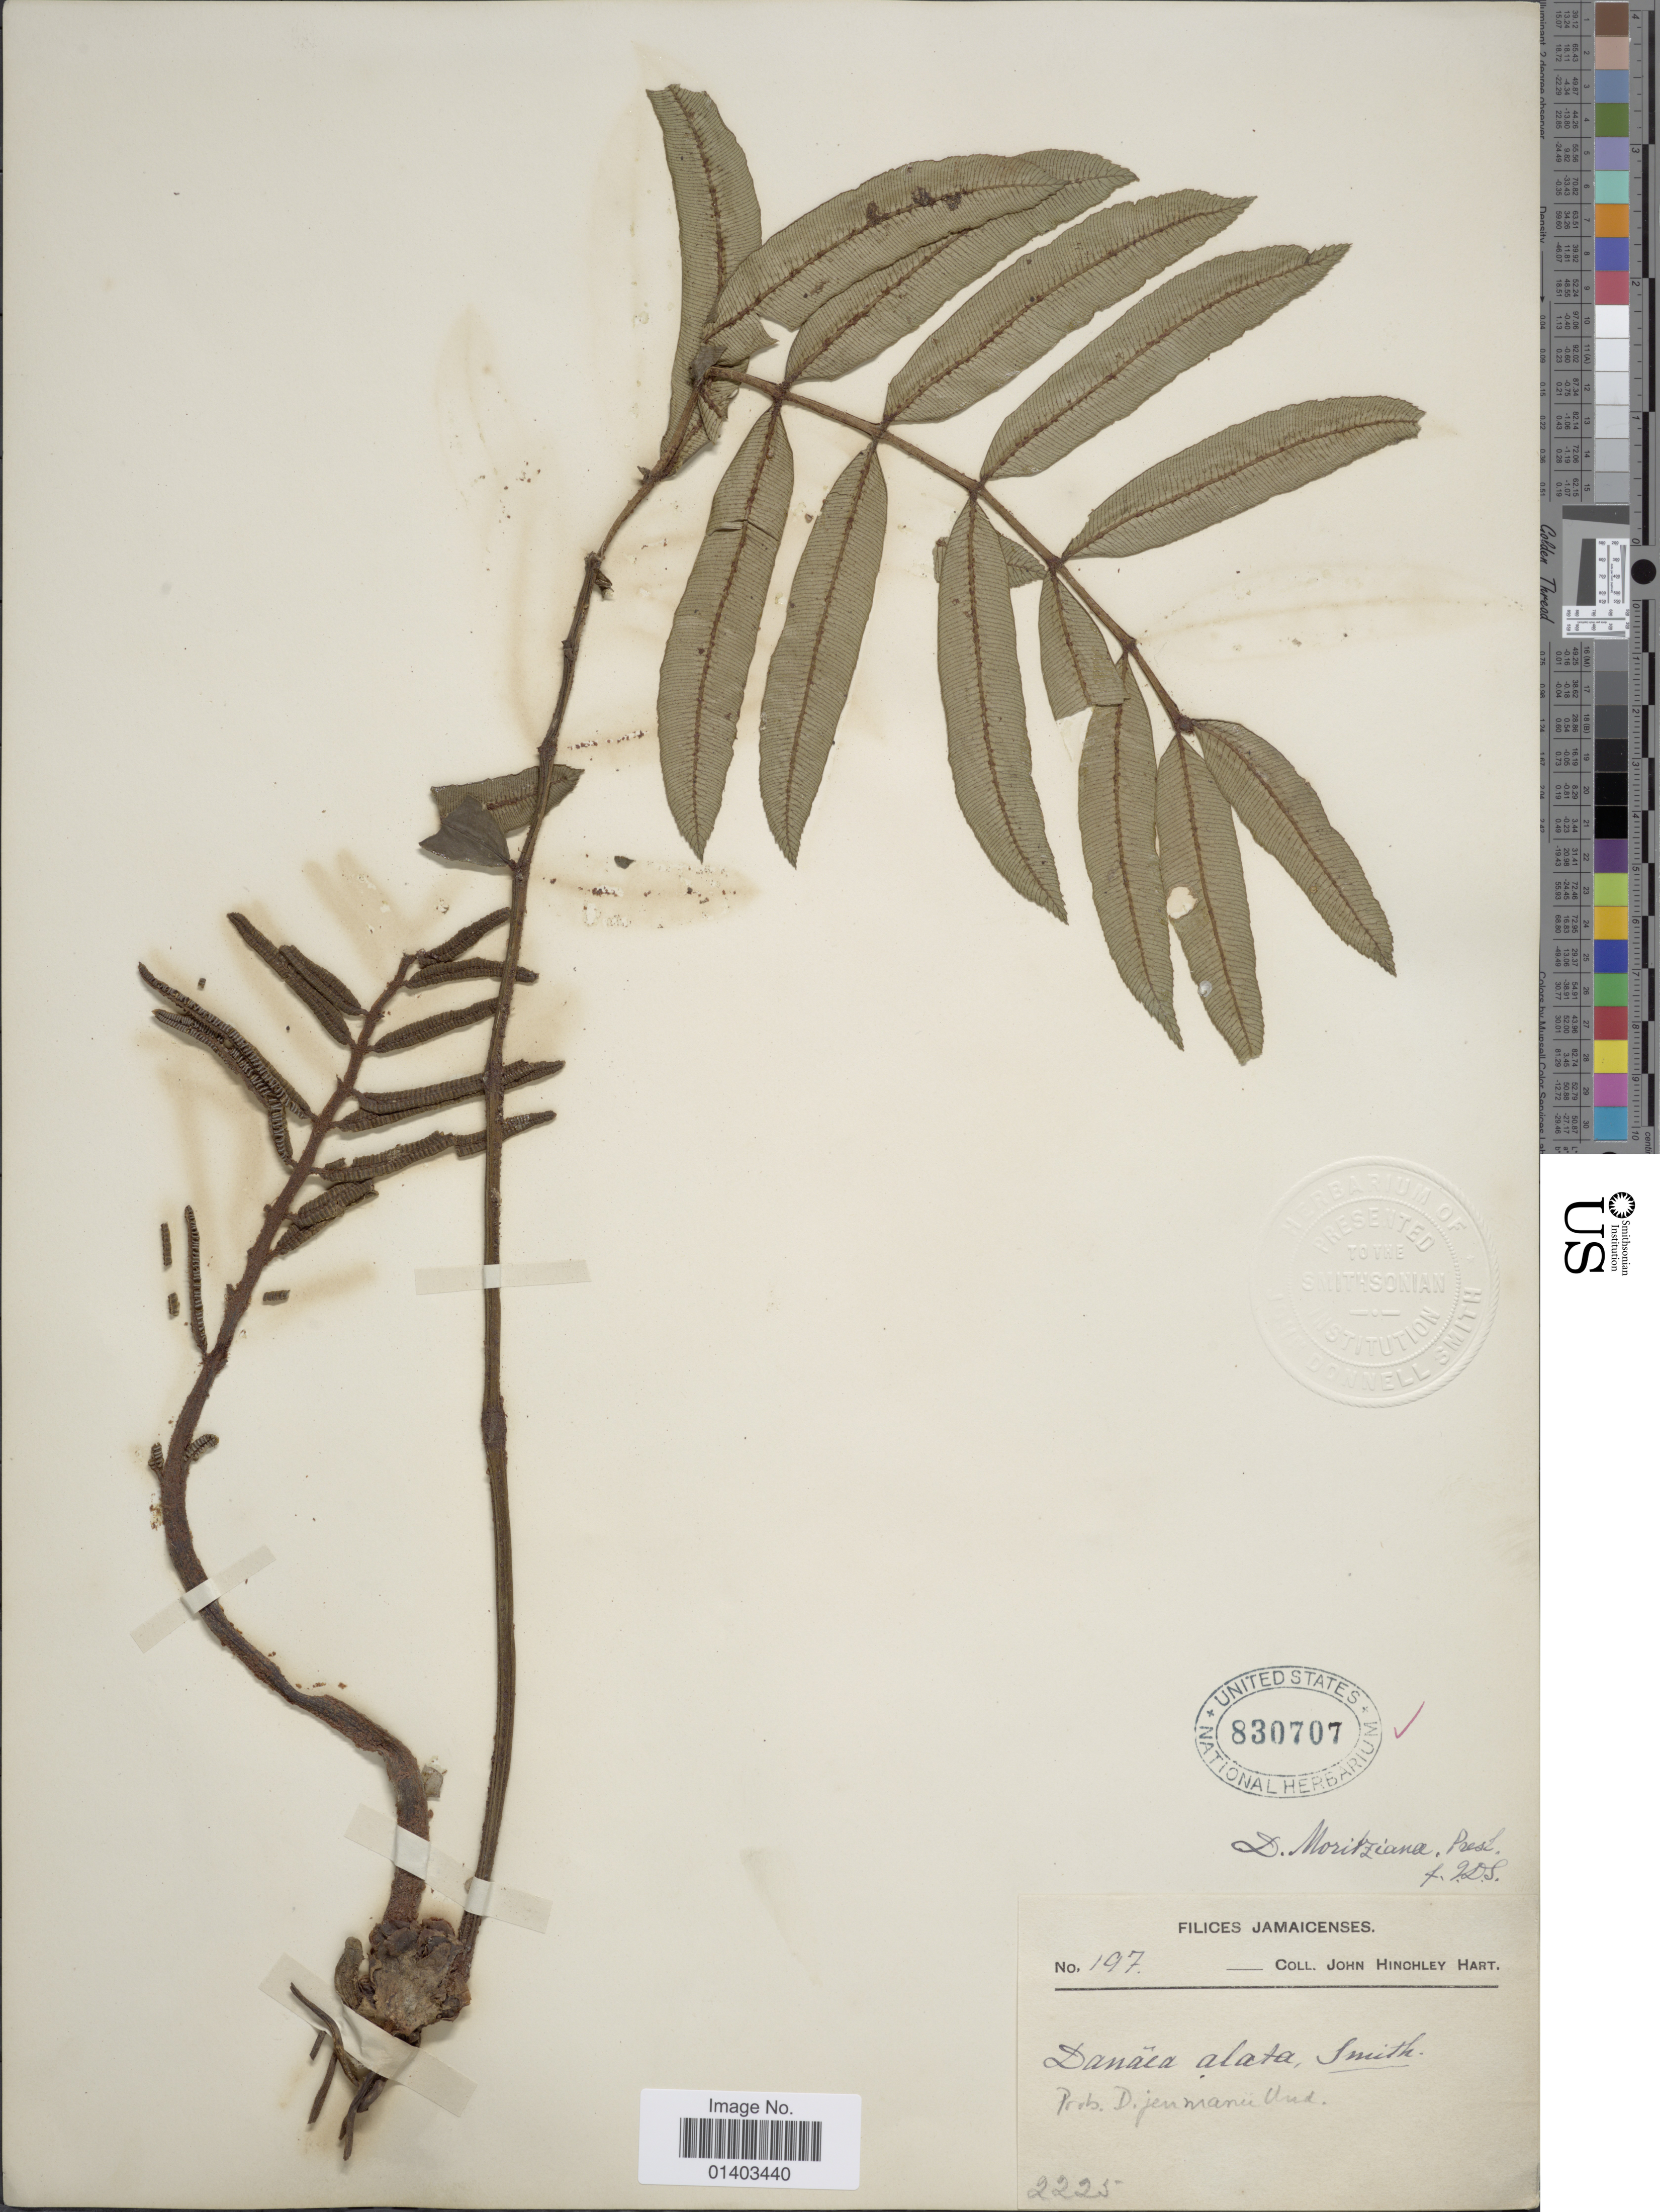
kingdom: Plantae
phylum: Tracheophyta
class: Polypodiopsida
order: Marattiales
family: Marattiaceae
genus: Danaea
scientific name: Danaea x jenmanii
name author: Underw.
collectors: J. H. Hart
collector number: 197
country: Jamaica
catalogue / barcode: US 830707